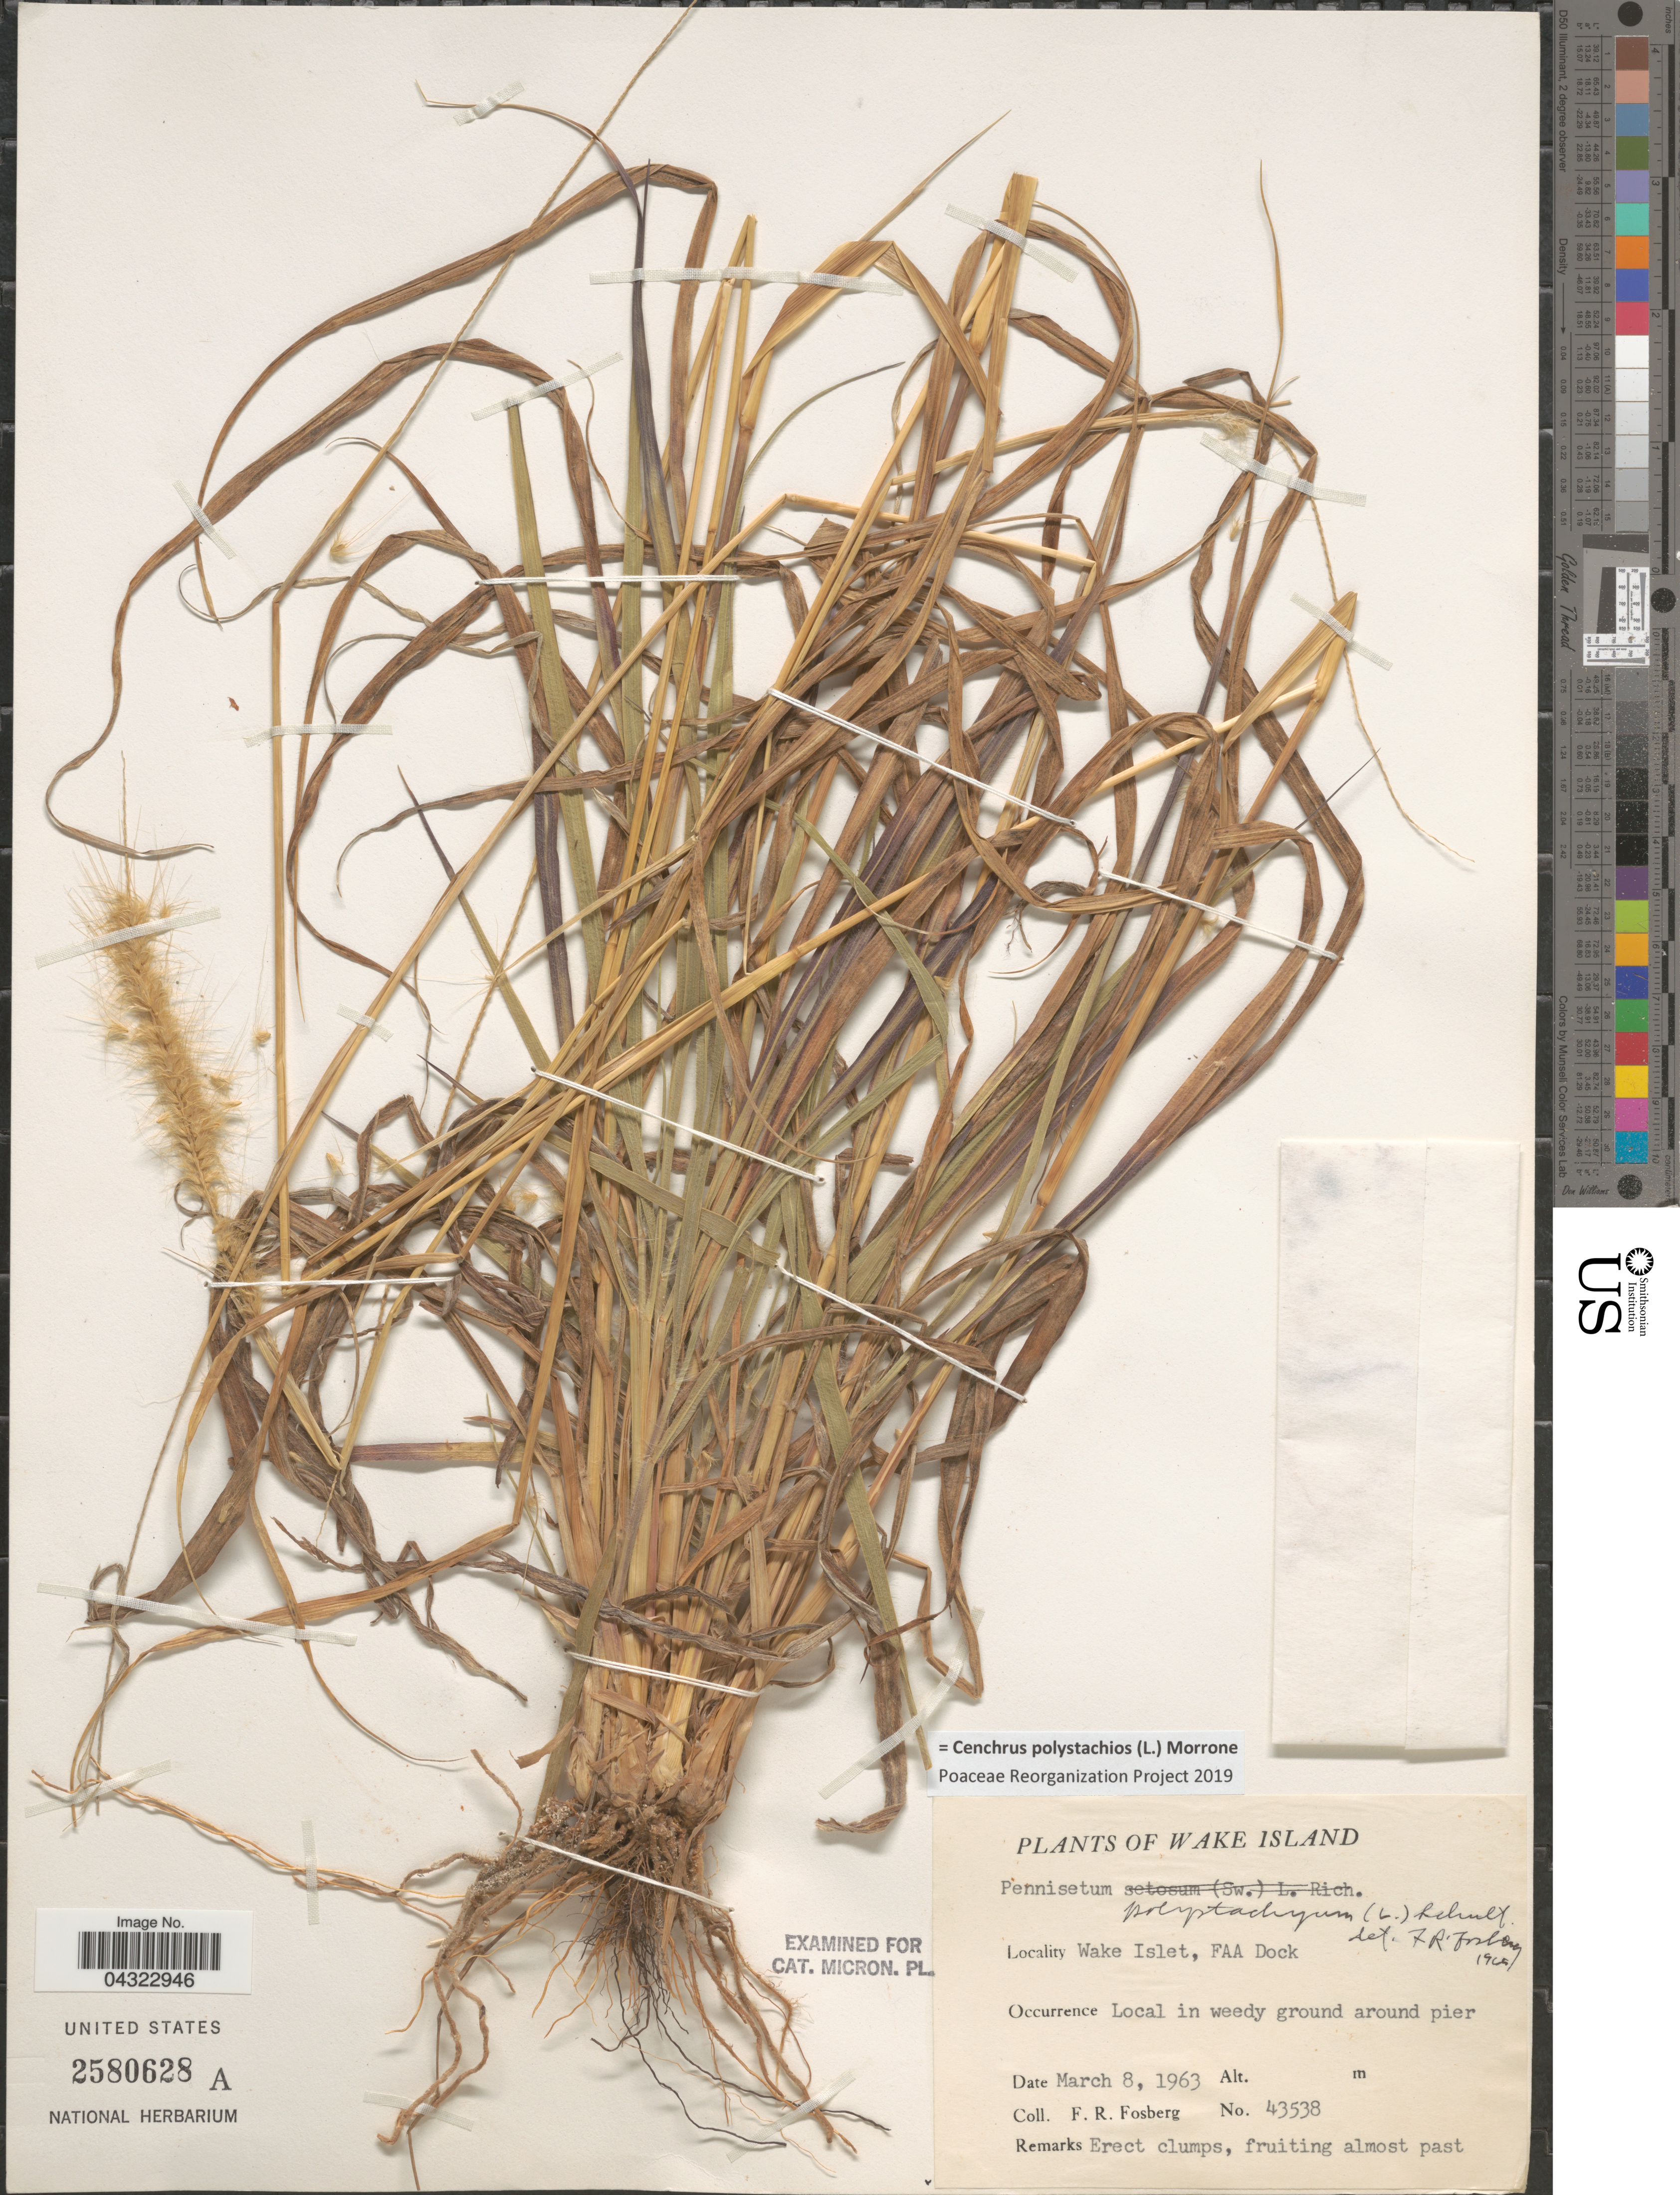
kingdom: Plantae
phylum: Tracheophyta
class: Liliopsida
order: Poales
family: Poaceae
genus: Cenchrus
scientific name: Cenchrus polystachios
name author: (L.) Morrone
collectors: F. R. Fosberg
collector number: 43538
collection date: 1963-03-08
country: U.S. Administered Pacific Islands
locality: Wake Island. Wake Islet, FAA Dock. Local in weedy ground pier.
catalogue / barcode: US 2580628A